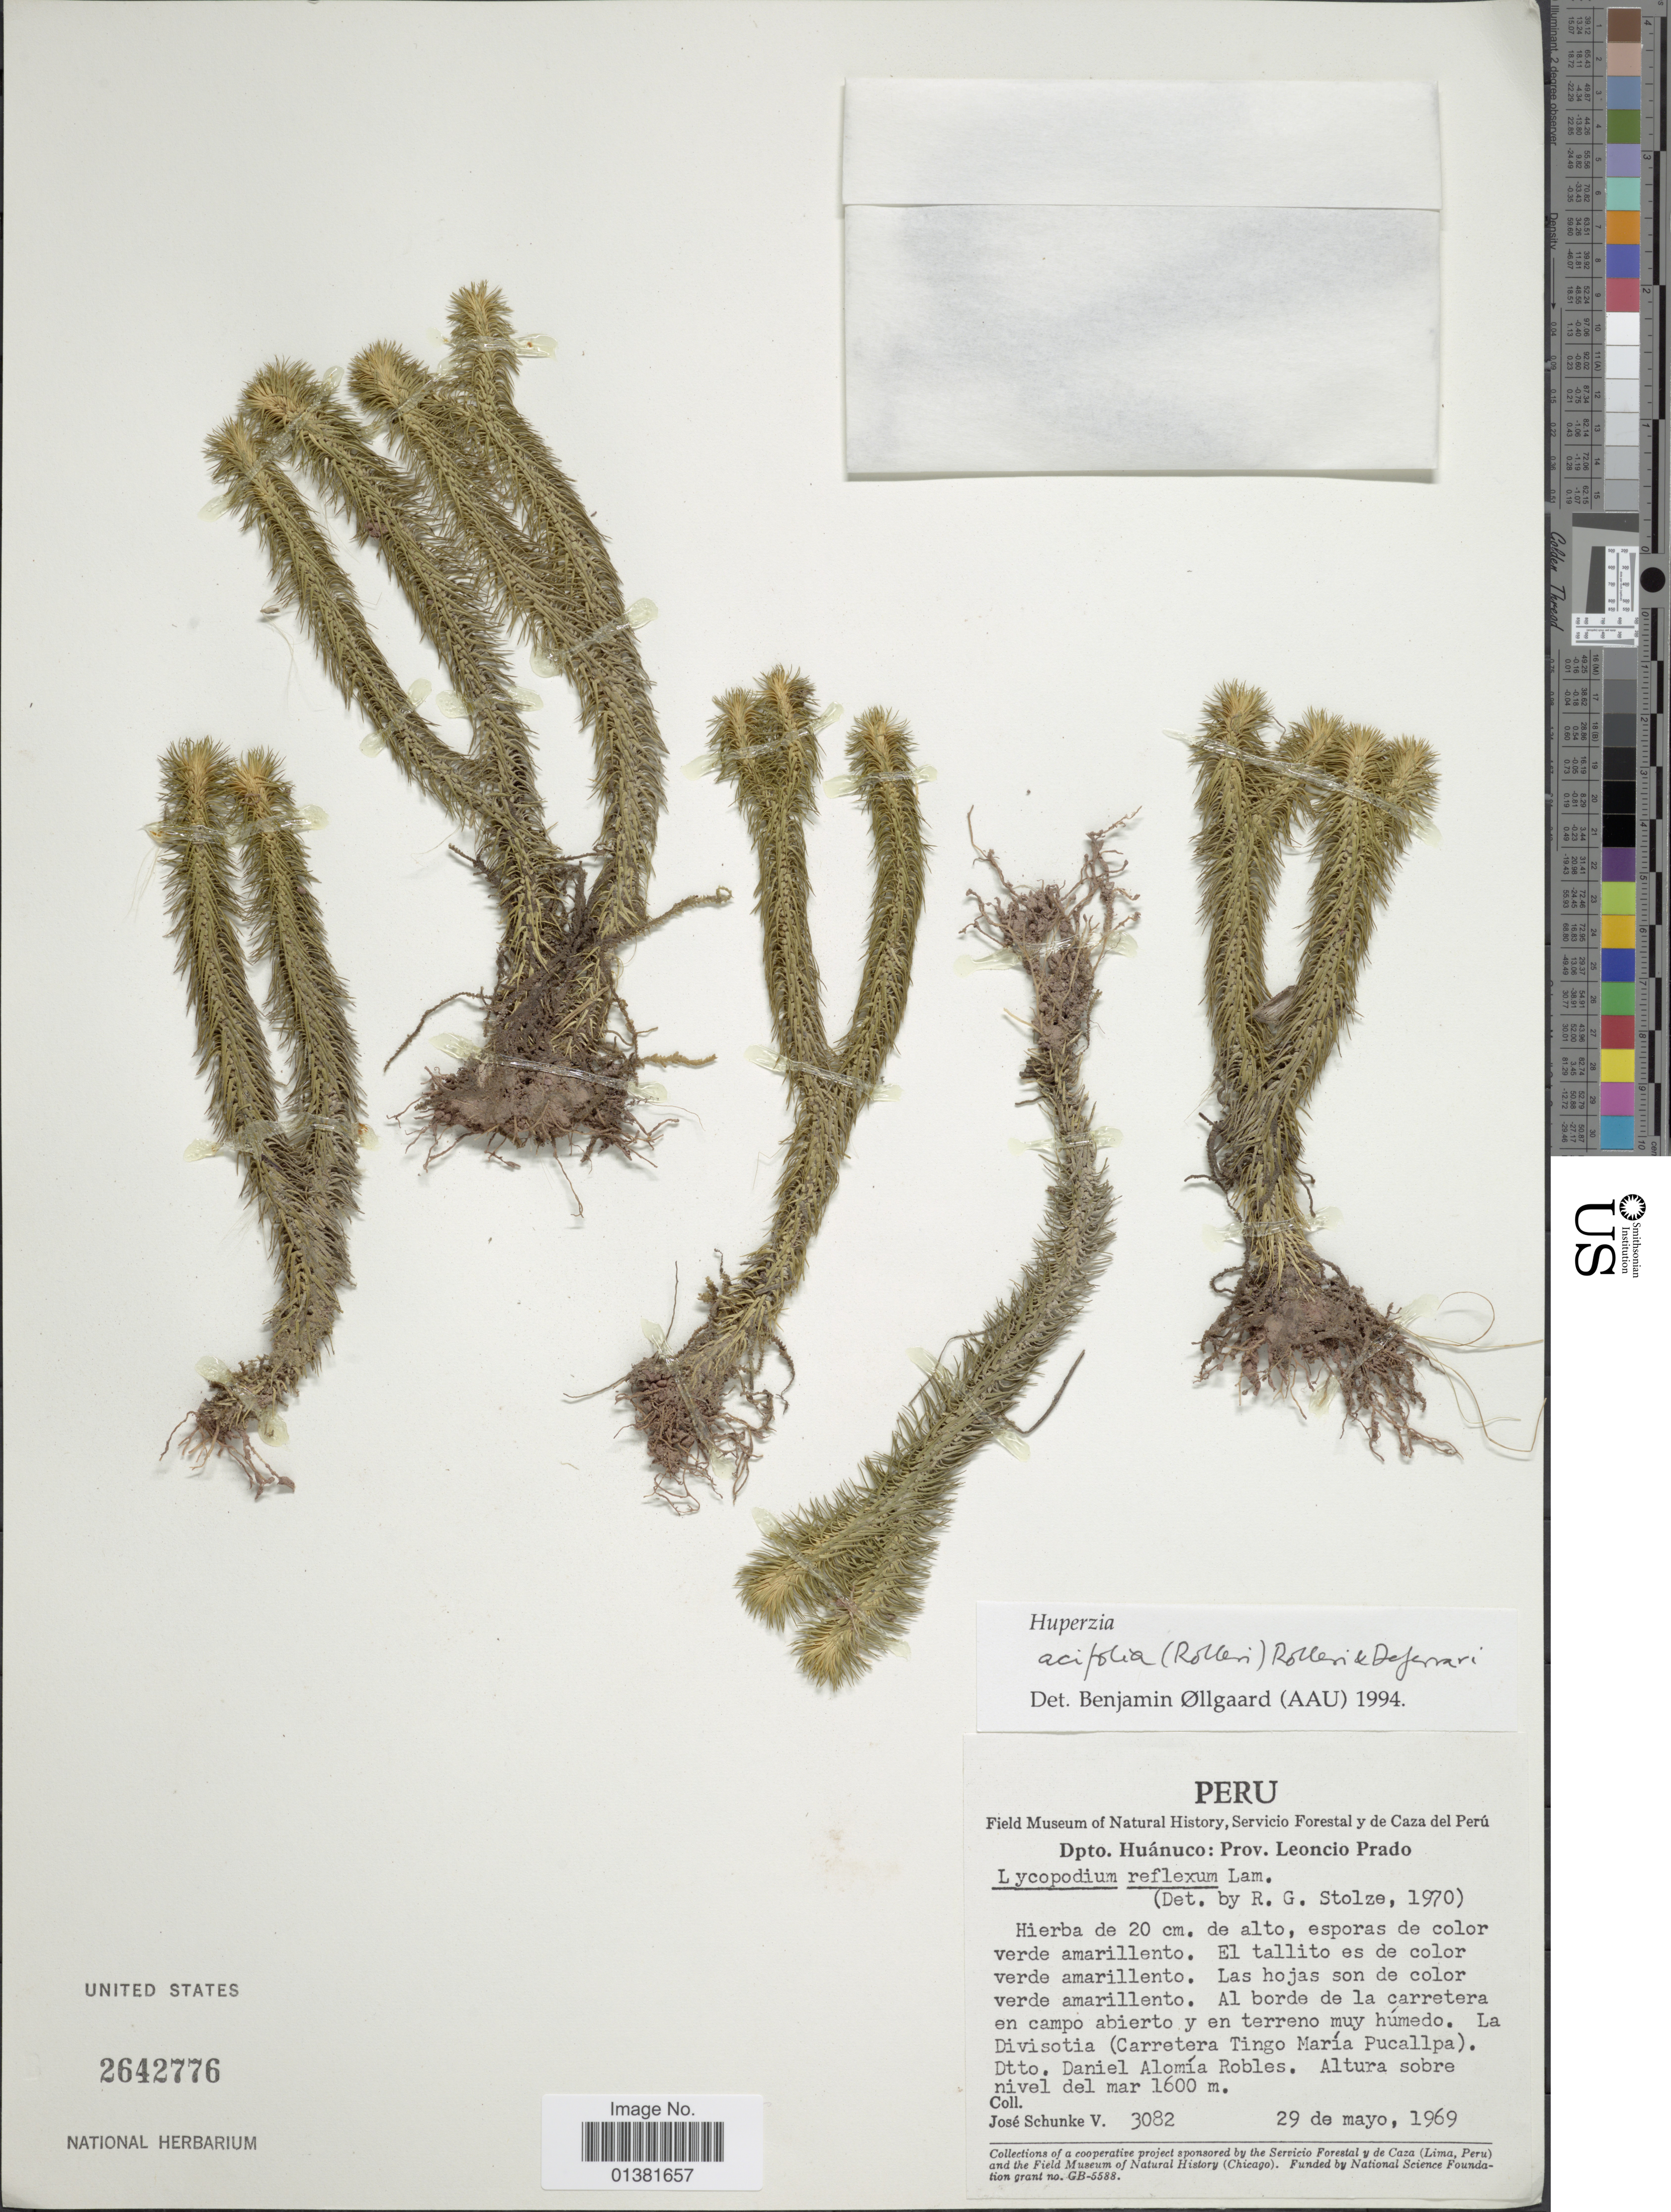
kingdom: Plantae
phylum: Tracheophyta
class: Lycopodiopsida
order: Lycopodiales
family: Lycopodiaceae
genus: Phlegmariurus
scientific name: Phlegmariurus acifolius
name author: (Rolleri) B. Øllg.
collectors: J. Schunke Vigo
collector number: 3082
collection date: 1969-05-29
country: Peru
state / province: Huánuco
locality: Prov. Leoncio Prado. La Divisotia (Carretera Tingo María Pucallpa). Dtto. Daniel Alomía Robles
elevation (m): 1600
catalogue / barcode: US 2642776